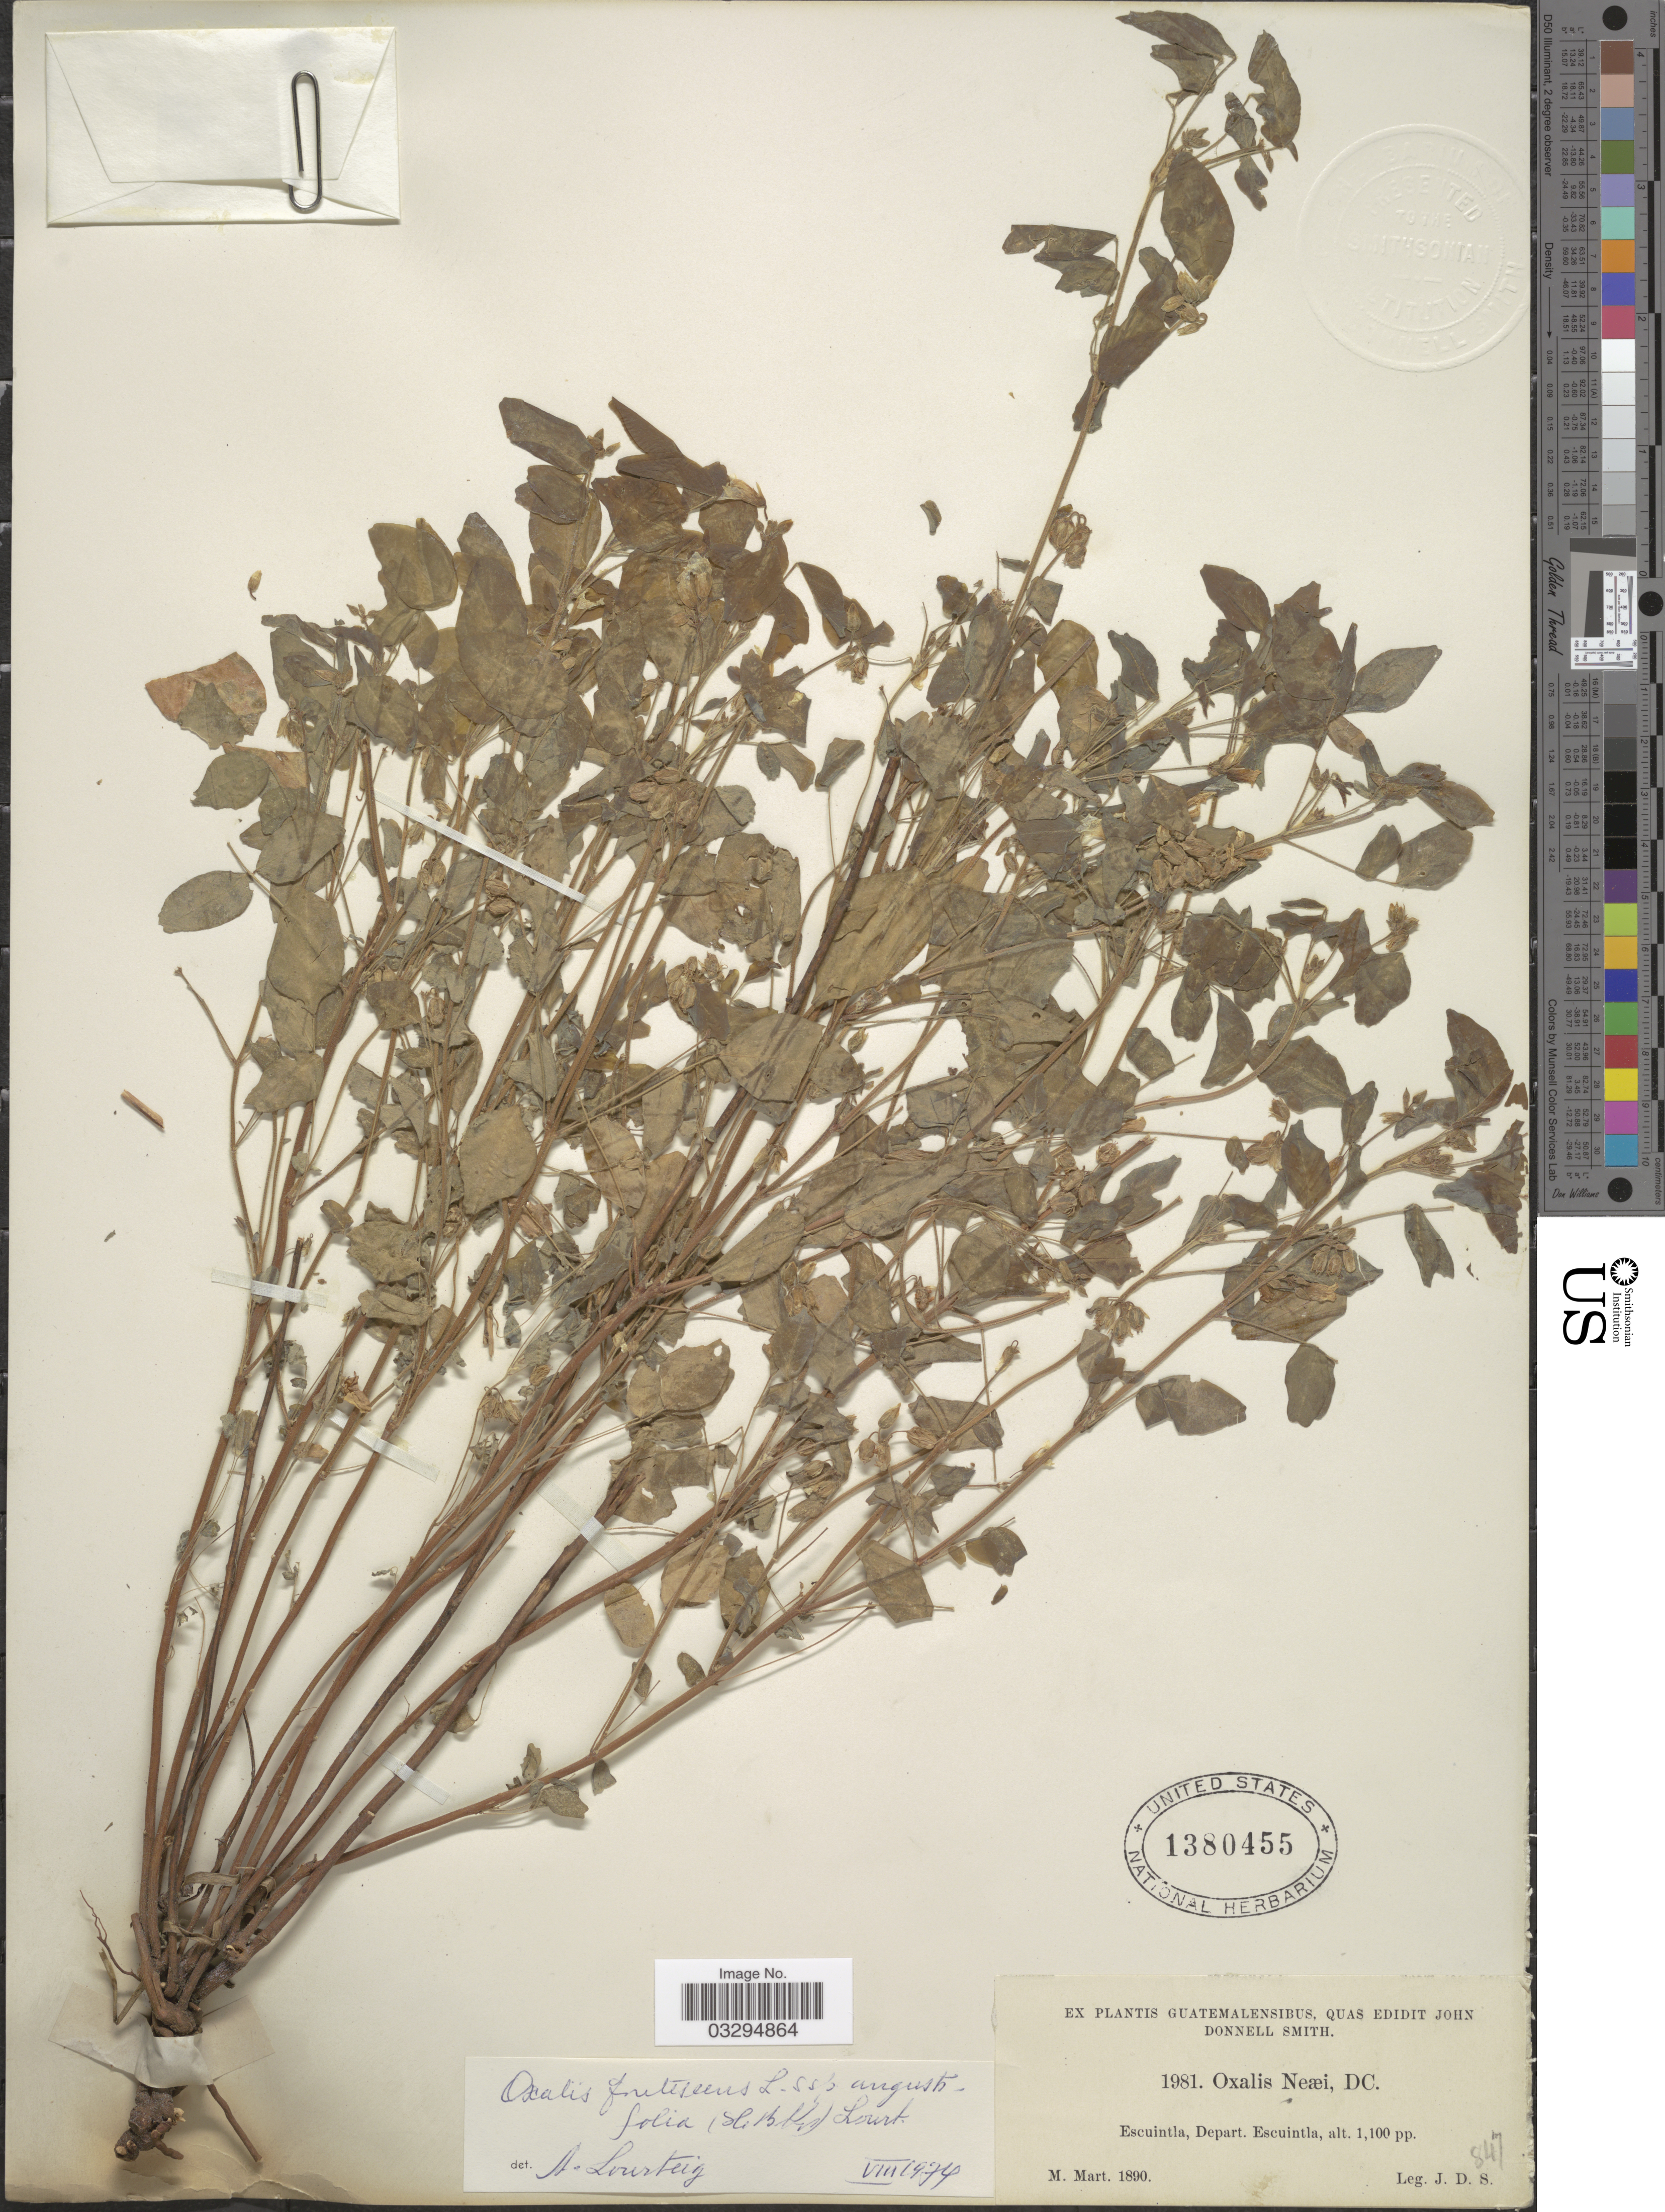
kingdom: Plantae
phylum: Tracheophyta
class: Magnoliopsida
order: Oxalidales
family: Oxalidaceae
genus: Oxalis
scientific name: Oxalis frutescens subsp. angustifolia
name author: (Kunth) Lourteig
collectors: J. Donnell Smith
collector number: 1981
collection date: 1890-03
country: Guatemala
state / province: Escuintla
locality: Escuintla, Depart. Escuintla.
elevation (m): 335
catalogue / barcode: US 1380455